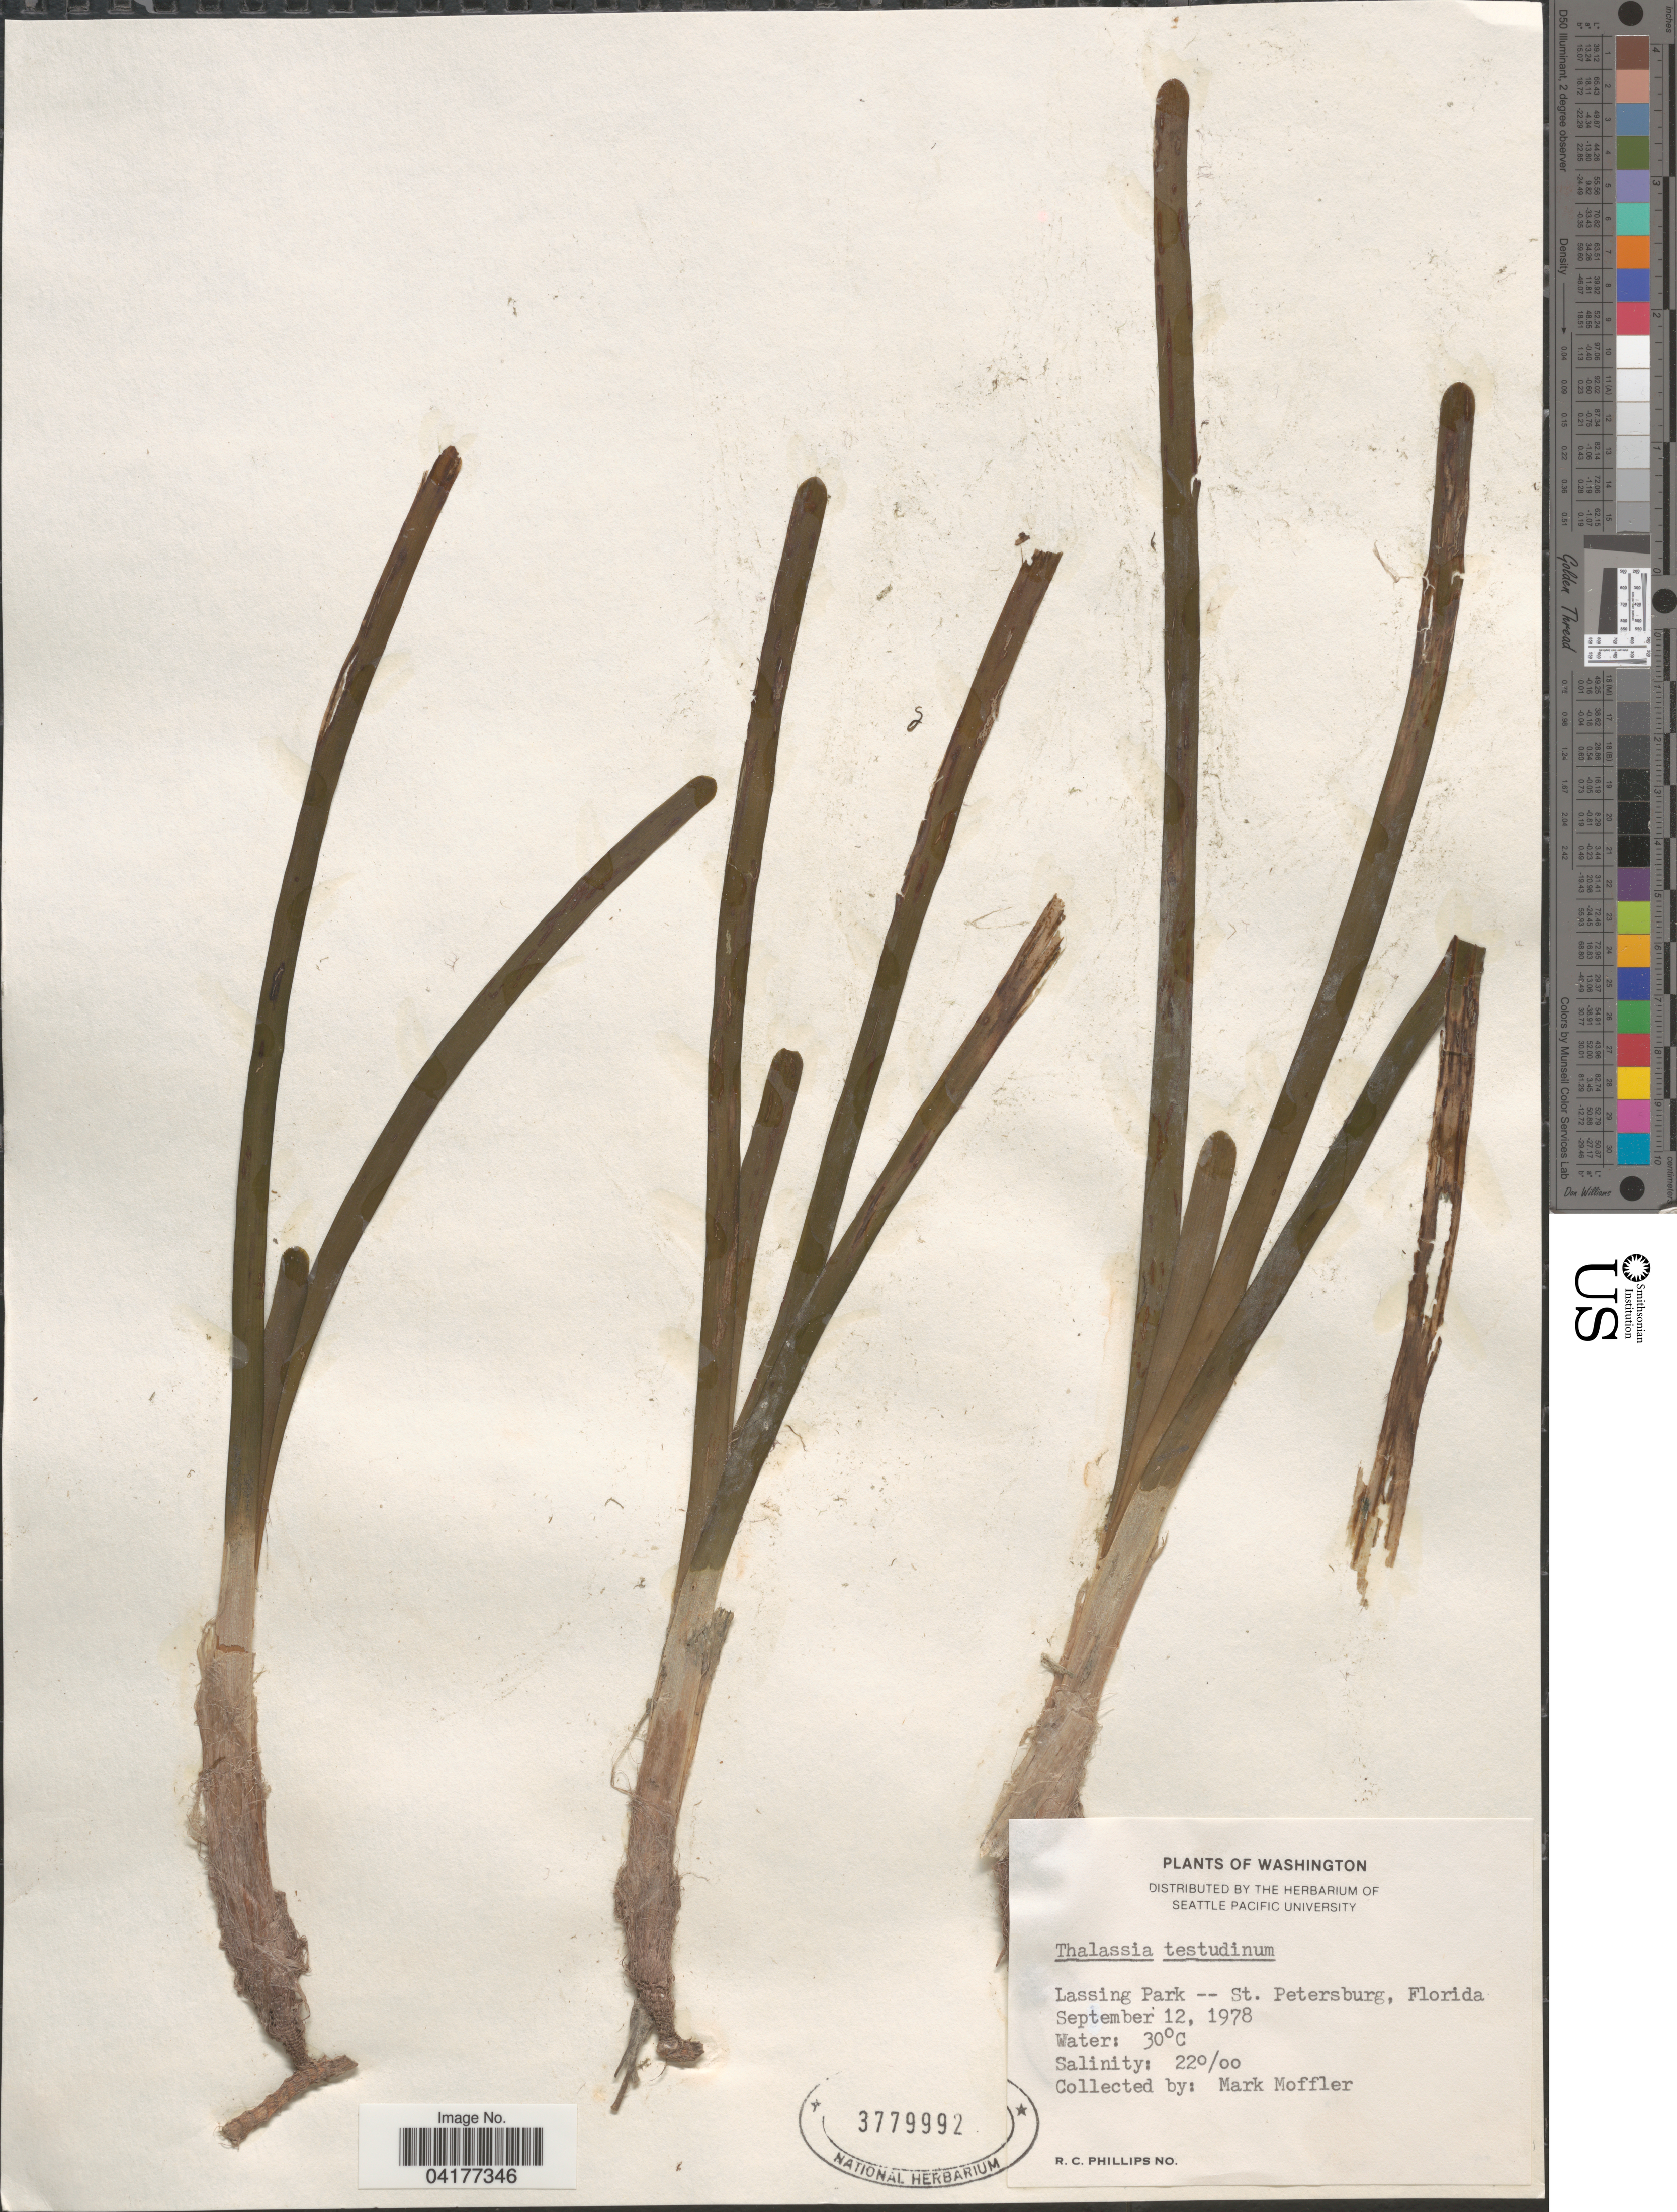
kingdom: Plantae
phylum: Tracheophyta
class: Liliopsida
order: Alismatales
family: Hydrocharitaceae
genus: Thalassia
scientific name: Thalassia testudinum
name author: Banks & Sol. ex K.D. Koenig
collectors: M. Moffler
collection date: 1978-09-12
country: United States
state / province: Florida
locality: Lassing Park -- St. Petersburg.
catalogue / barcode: US 3779992